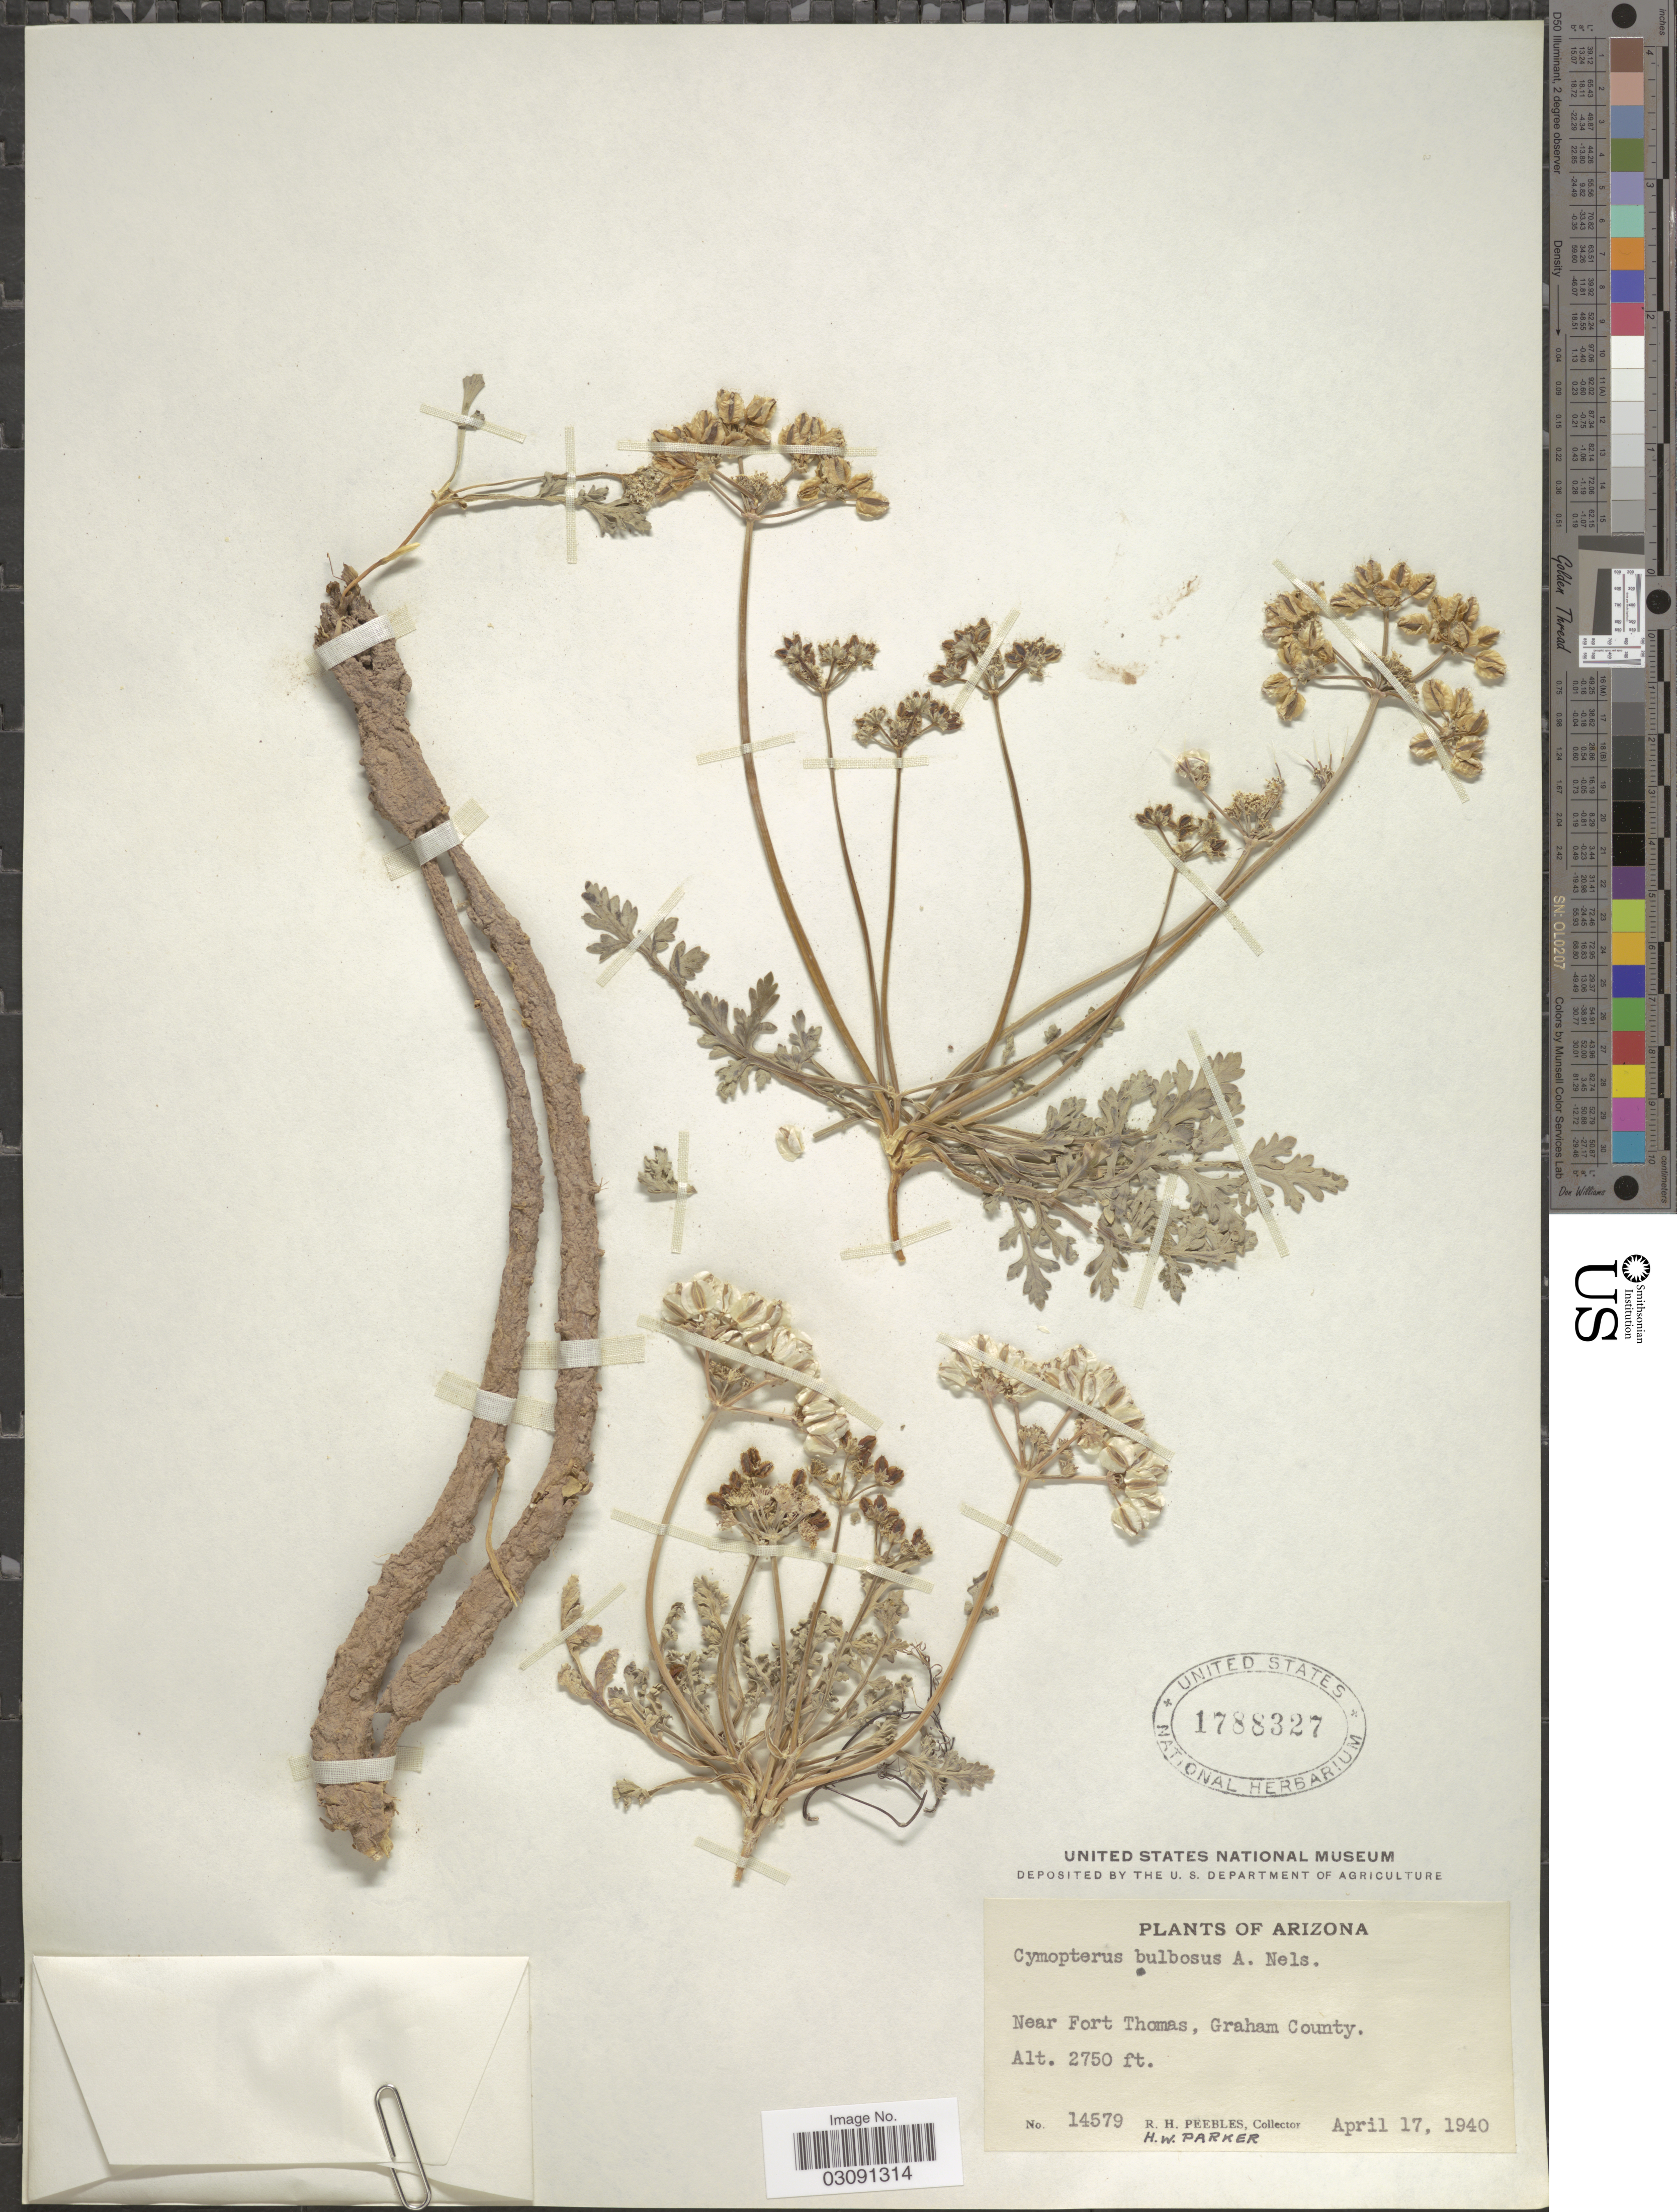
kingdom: Plantae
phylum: Tracheophyta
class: Magnoliopsida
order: Apiales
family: Apiaceae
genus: Cymopterus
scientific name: Cymopterus bulbosus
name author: A. Nelson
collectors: R. H. Peebles & H. M. Parker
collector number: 14579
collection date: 1940-04-17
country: United States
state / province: Arizona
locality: Near Fort Thomas, Graham County.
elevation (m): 838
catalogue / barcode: US 1788327